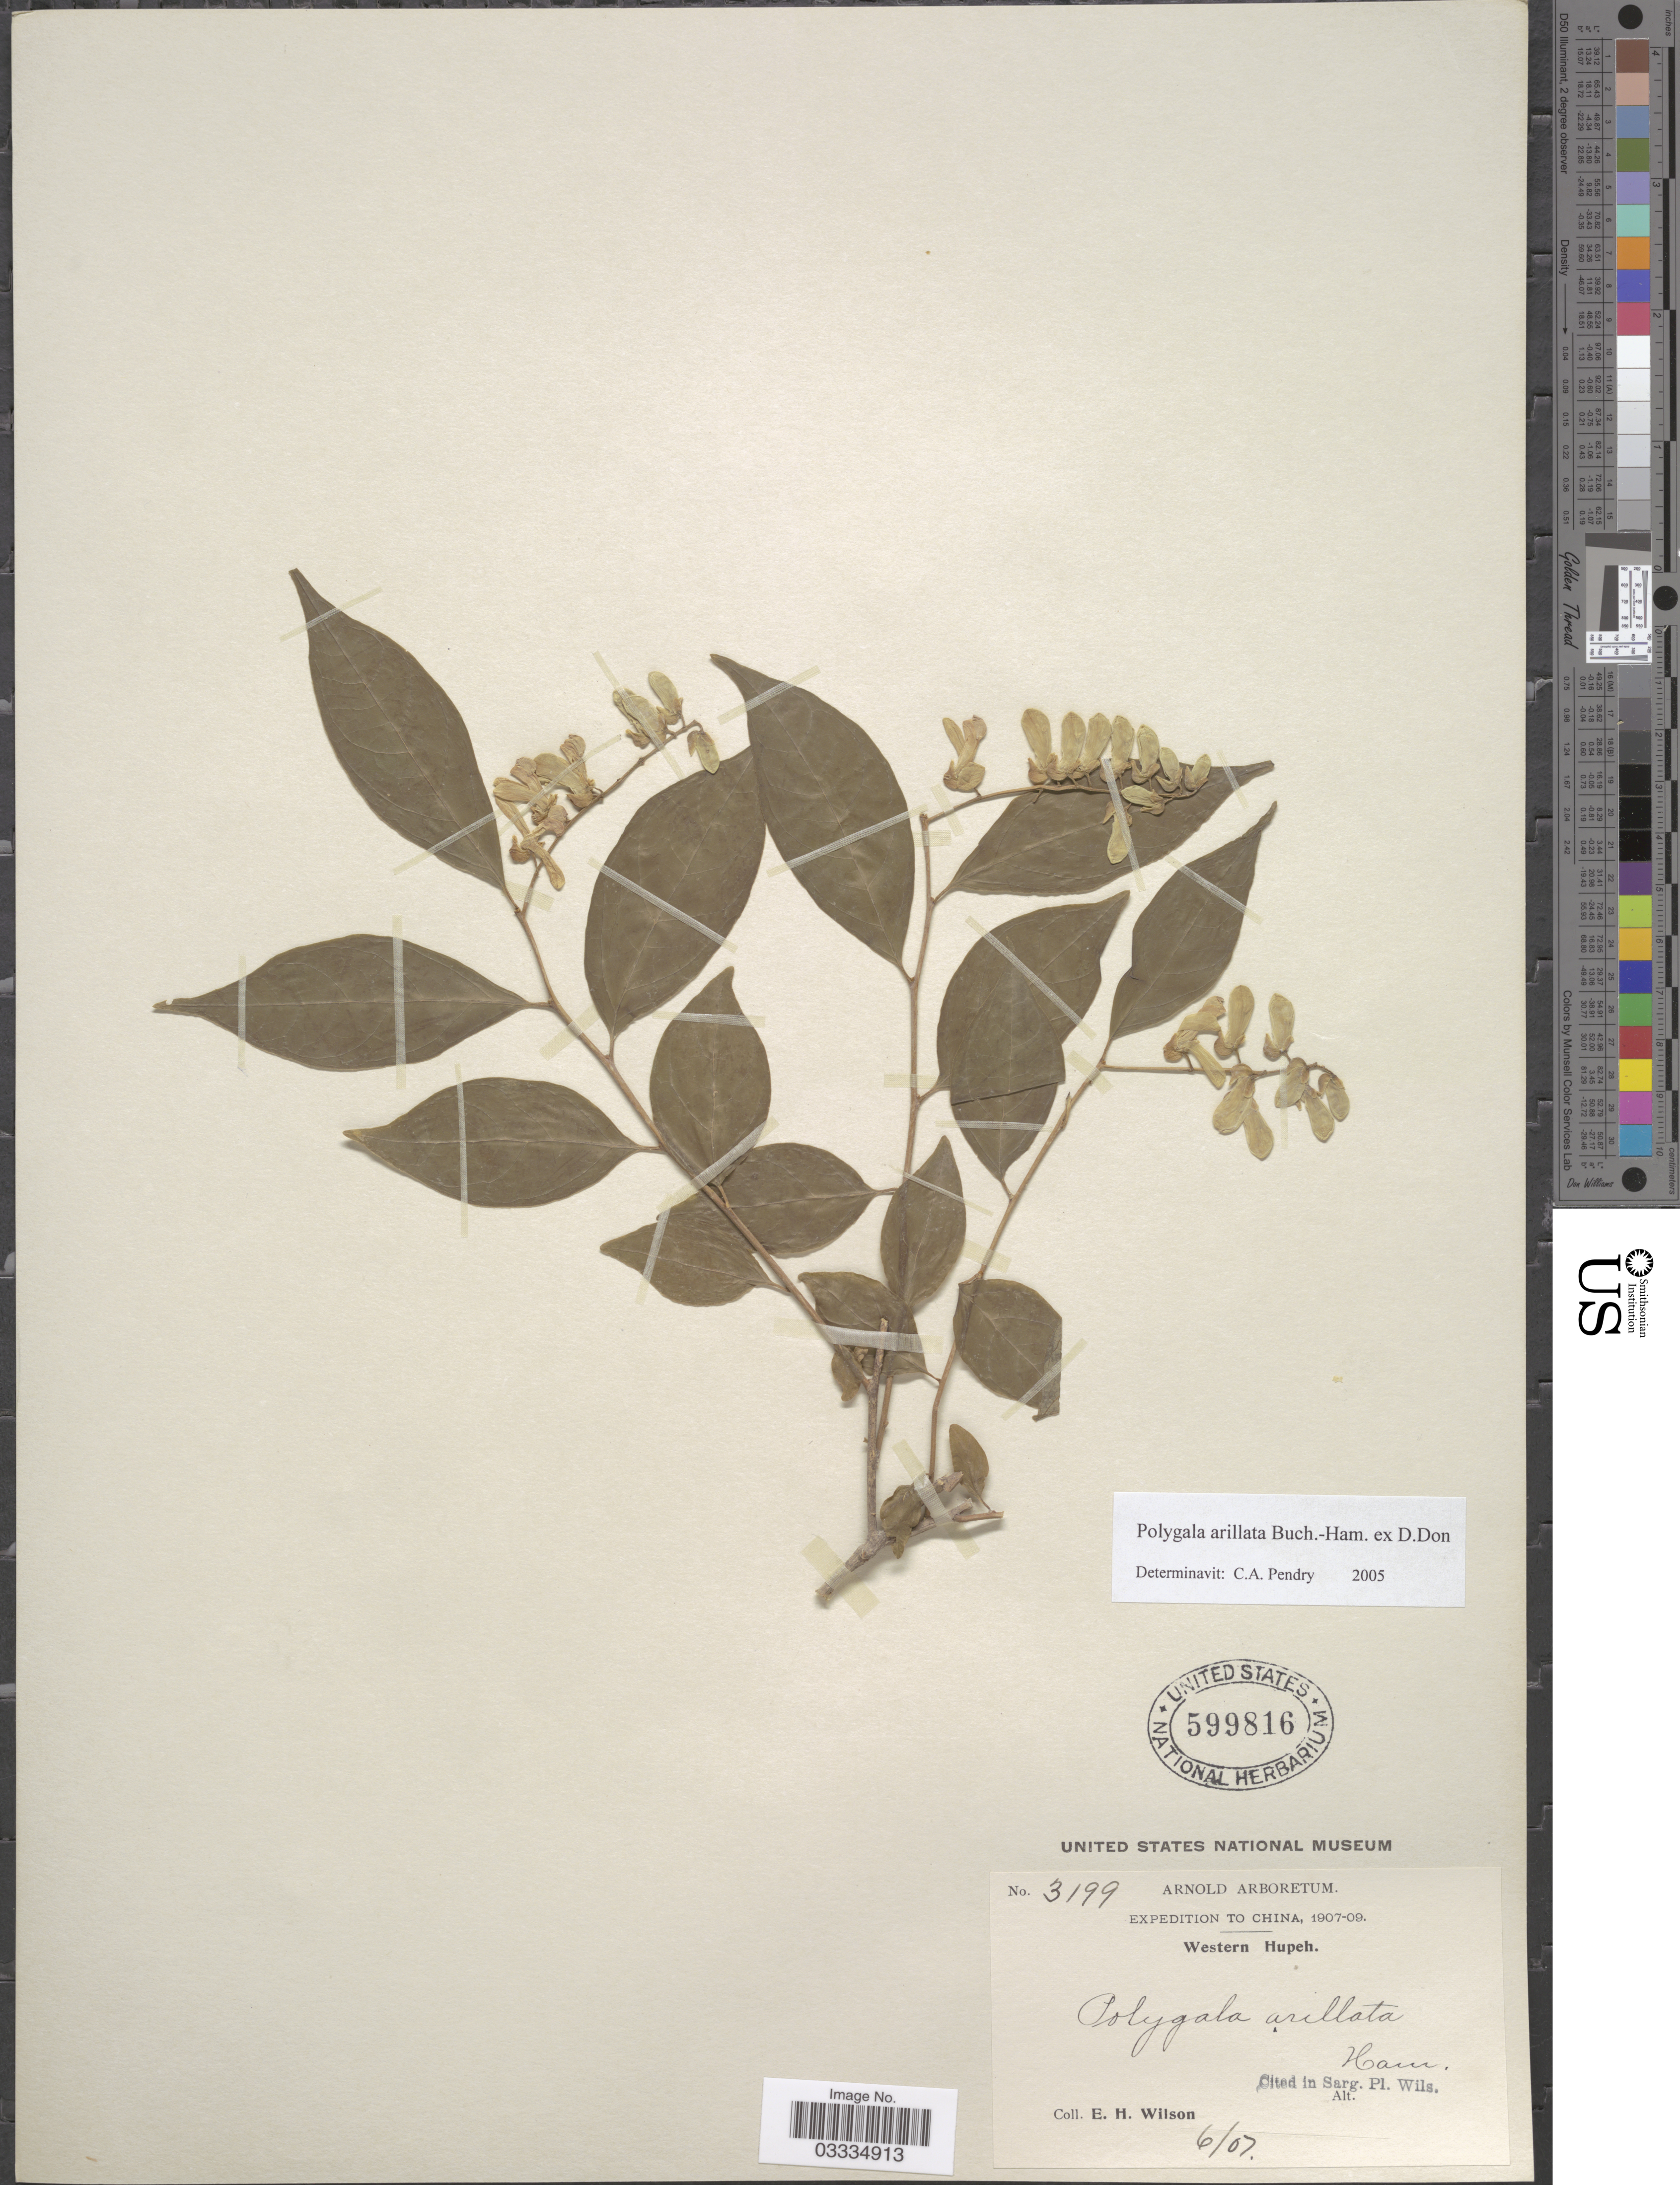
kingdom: Plantae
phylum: Tracheophyta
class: Magnoliopsida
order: Fabales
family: Polygalaceae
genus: Polygala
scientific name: Polygala arillata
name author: Buch.-Ham. ex D. Don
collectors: E. Wilson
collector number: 3199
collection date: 1907-06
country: China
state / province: Hubei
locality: Western Hupeh.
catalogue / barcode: US 599816